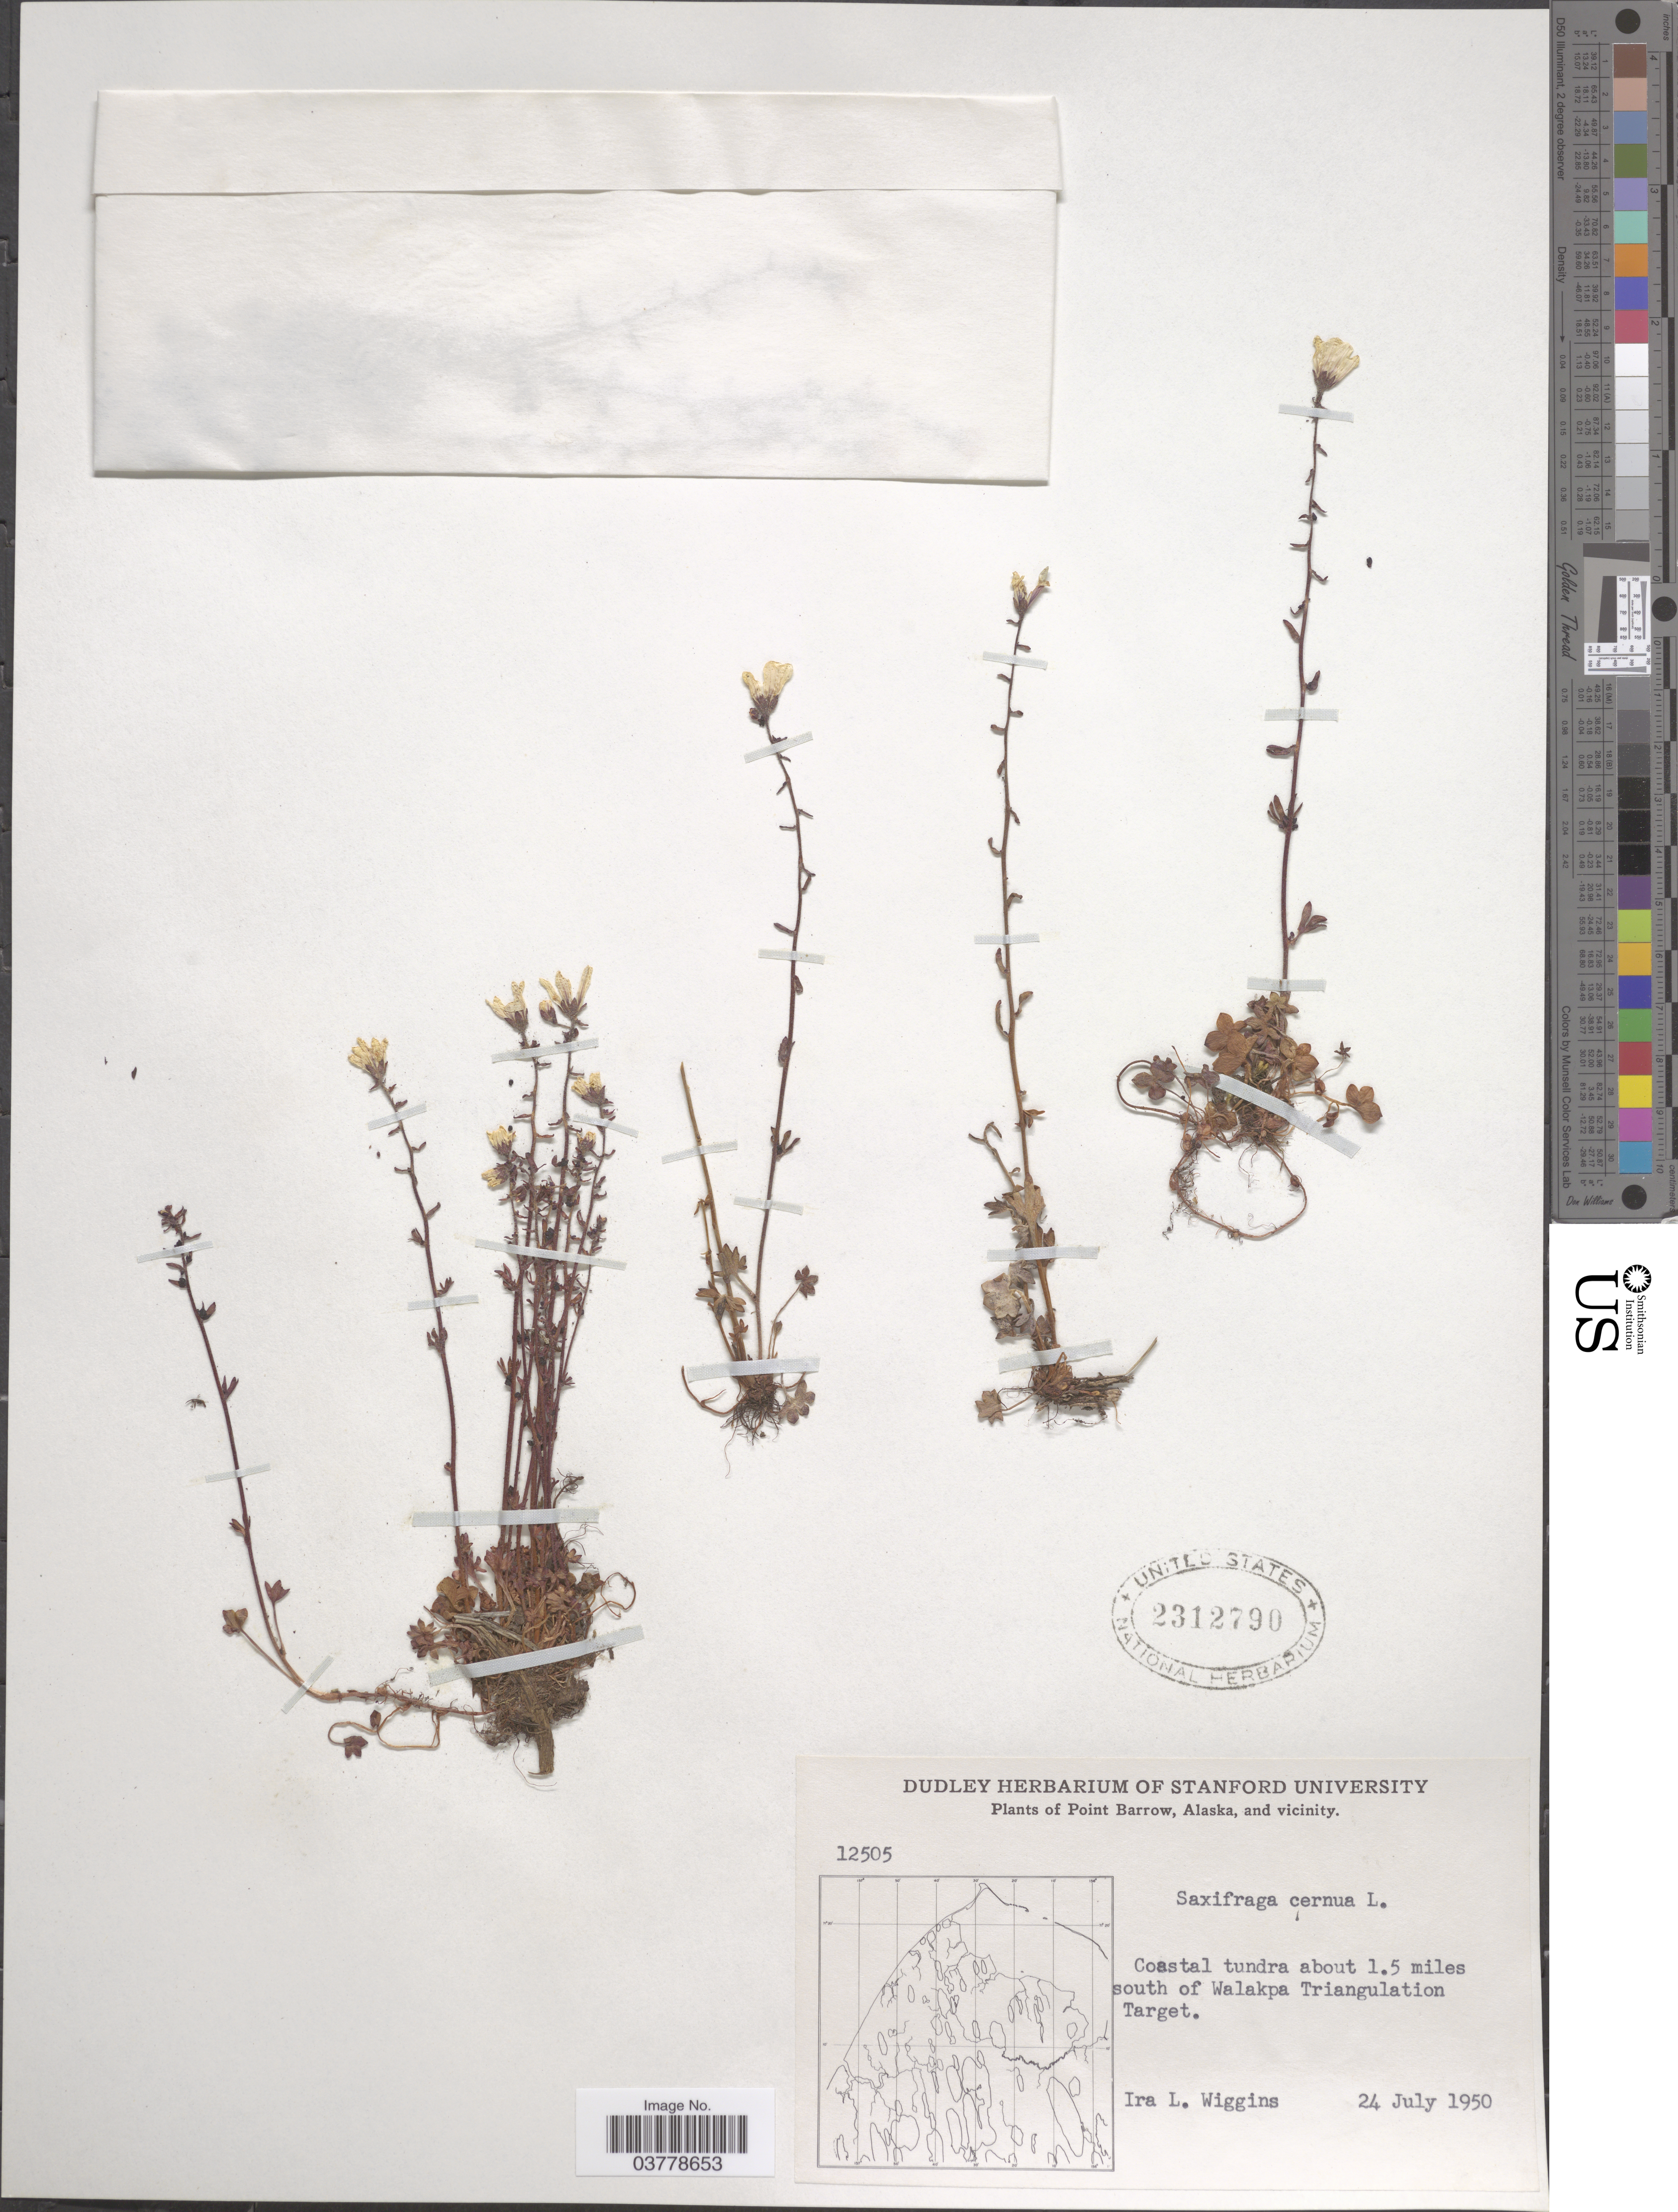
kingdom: Plantae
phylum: Tracheophyta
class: Magnoliopsida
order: Saxifragales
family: Saxifragaceae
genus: Saxifraga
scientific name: Saxifraga cernua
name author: L.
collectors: I. L. Wiggins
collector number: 12505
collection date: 1950-07-24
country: United States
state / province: Alaska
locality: Point Barrow, Alaska, and vicinity. Coastal tundra about 1.5 miles south of Walakpa Triangulation Target.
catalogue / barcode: US 2312790